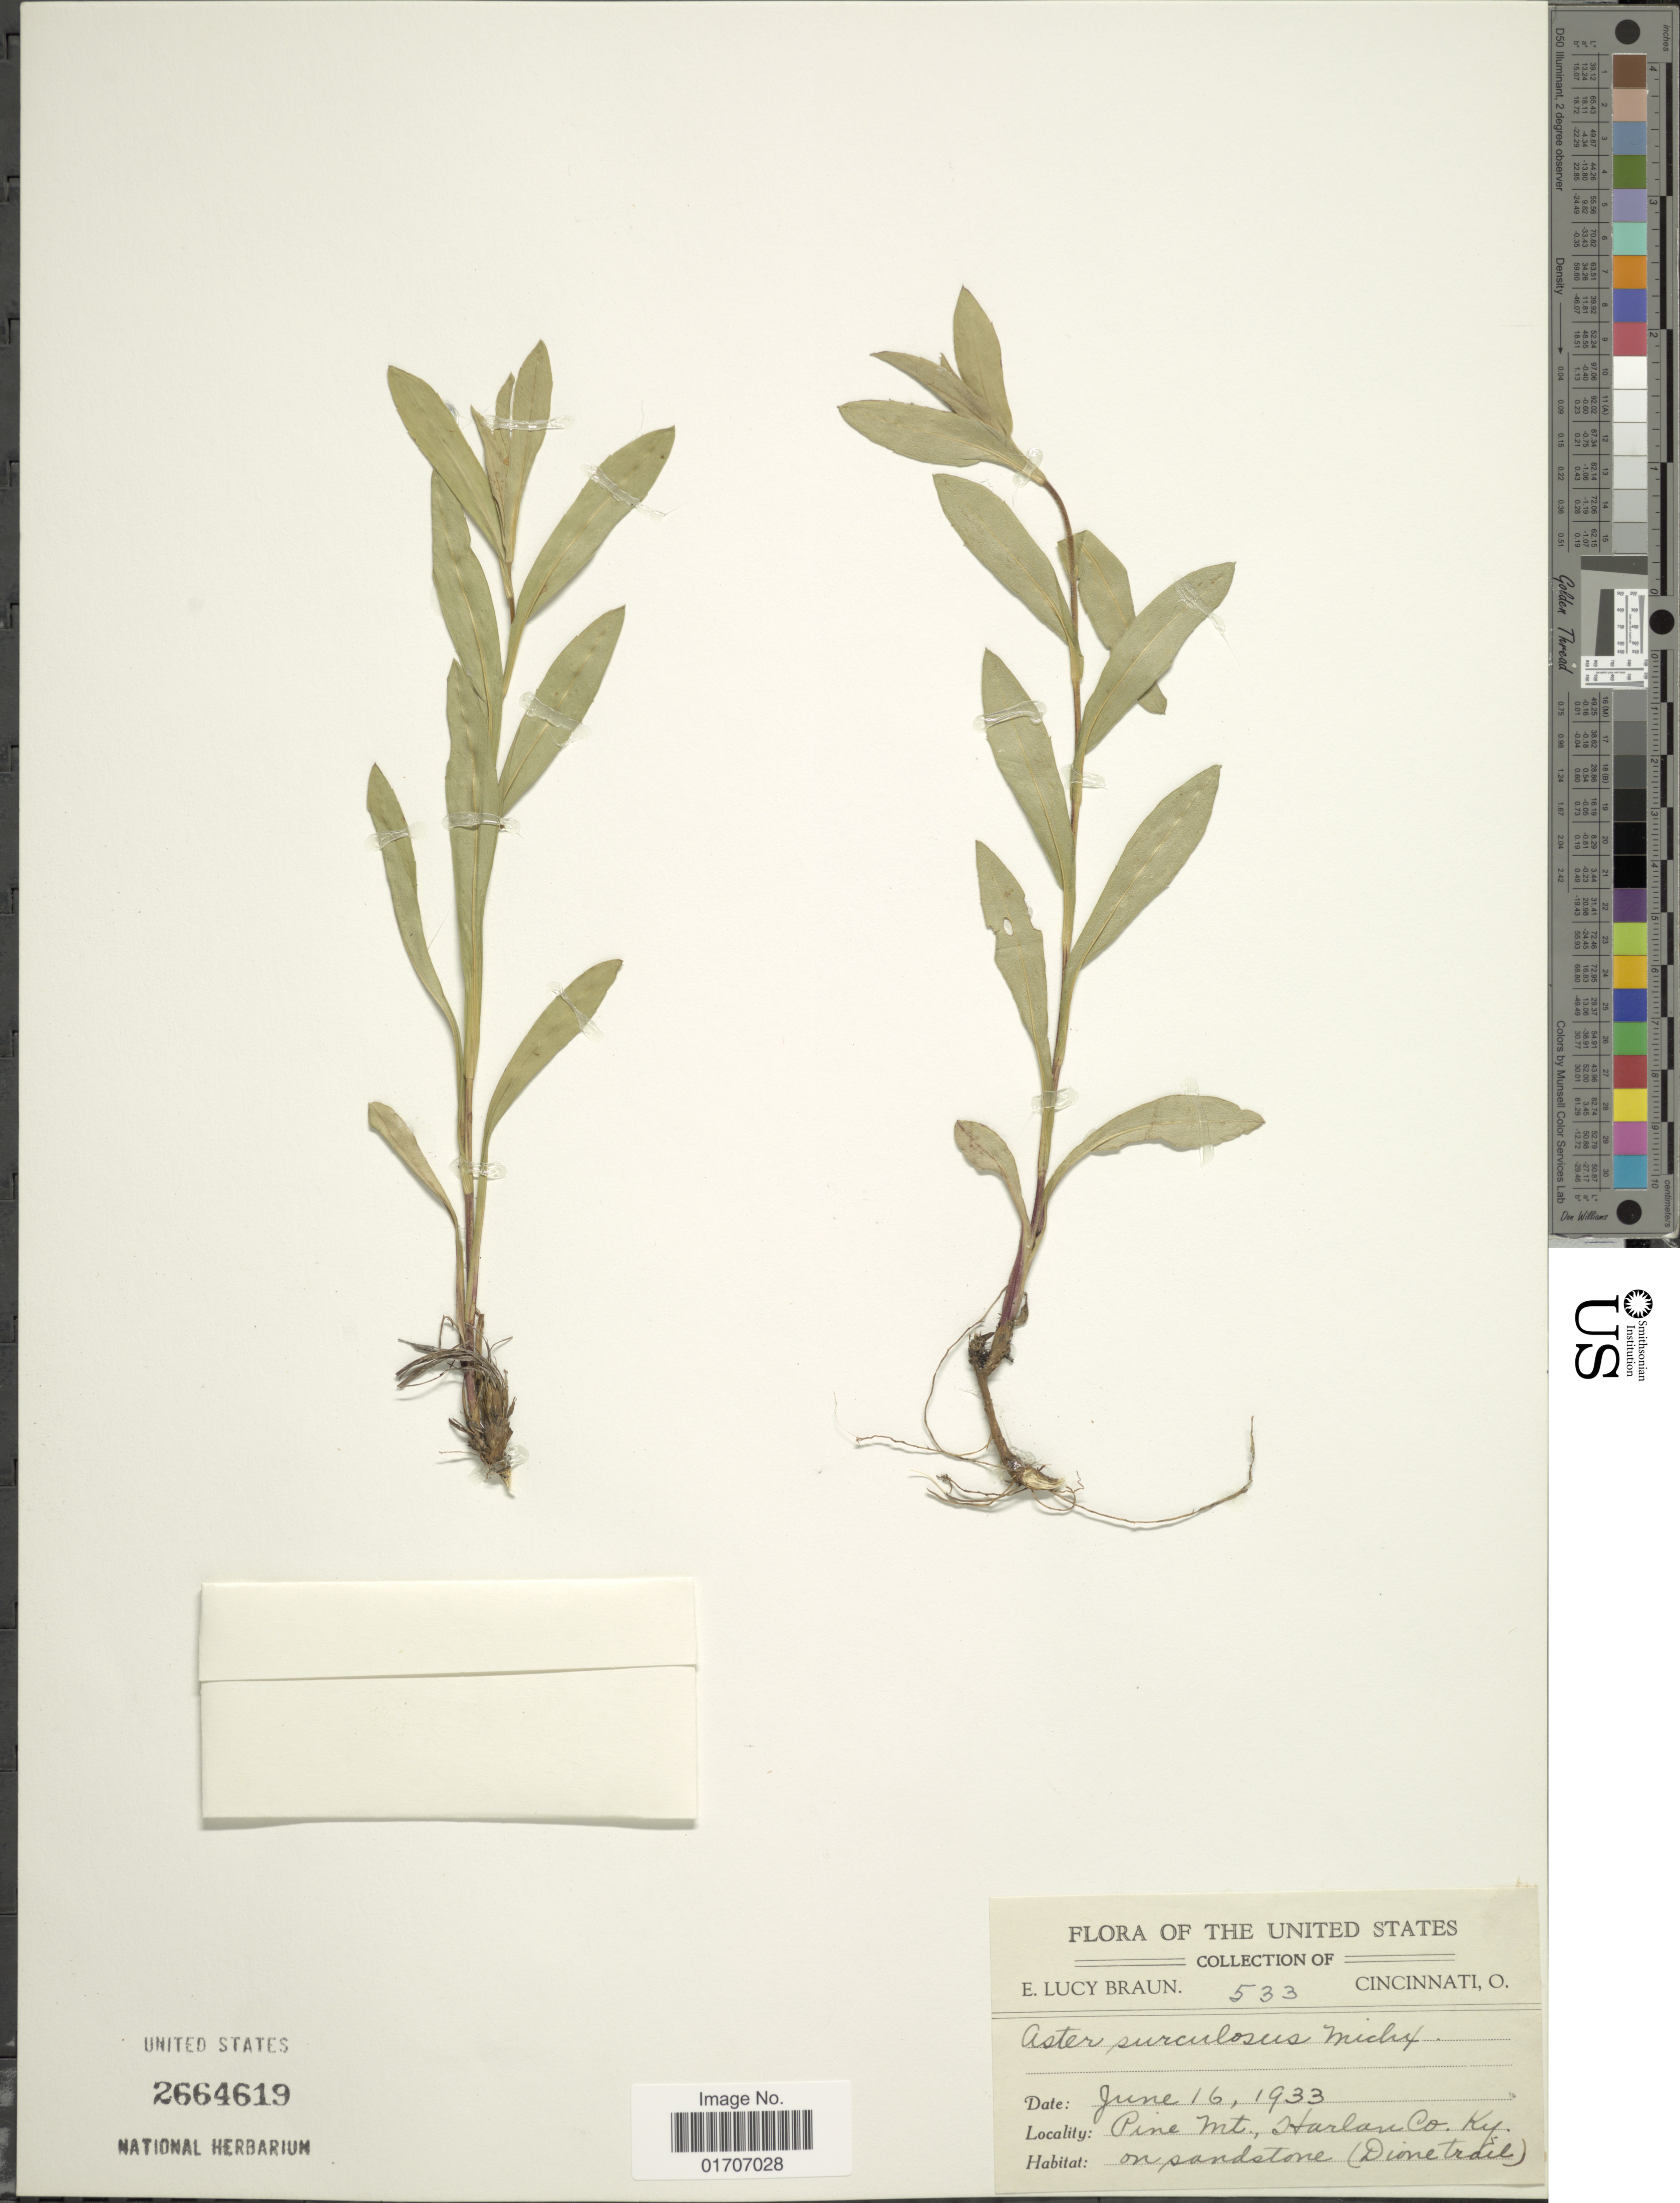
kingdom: Plantae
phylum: Tracheophyta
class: Magnoliopsida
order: Asterales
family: Asteraceae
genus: Eurybia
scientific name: Eurybia surculosa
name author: (Michx.) G.L. Nesom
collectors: E. L. Braun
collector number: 533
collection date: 1933-06-16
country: United States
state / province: Kentucky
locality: Pine Mt., Harlan Co.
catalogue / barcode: US 2664619